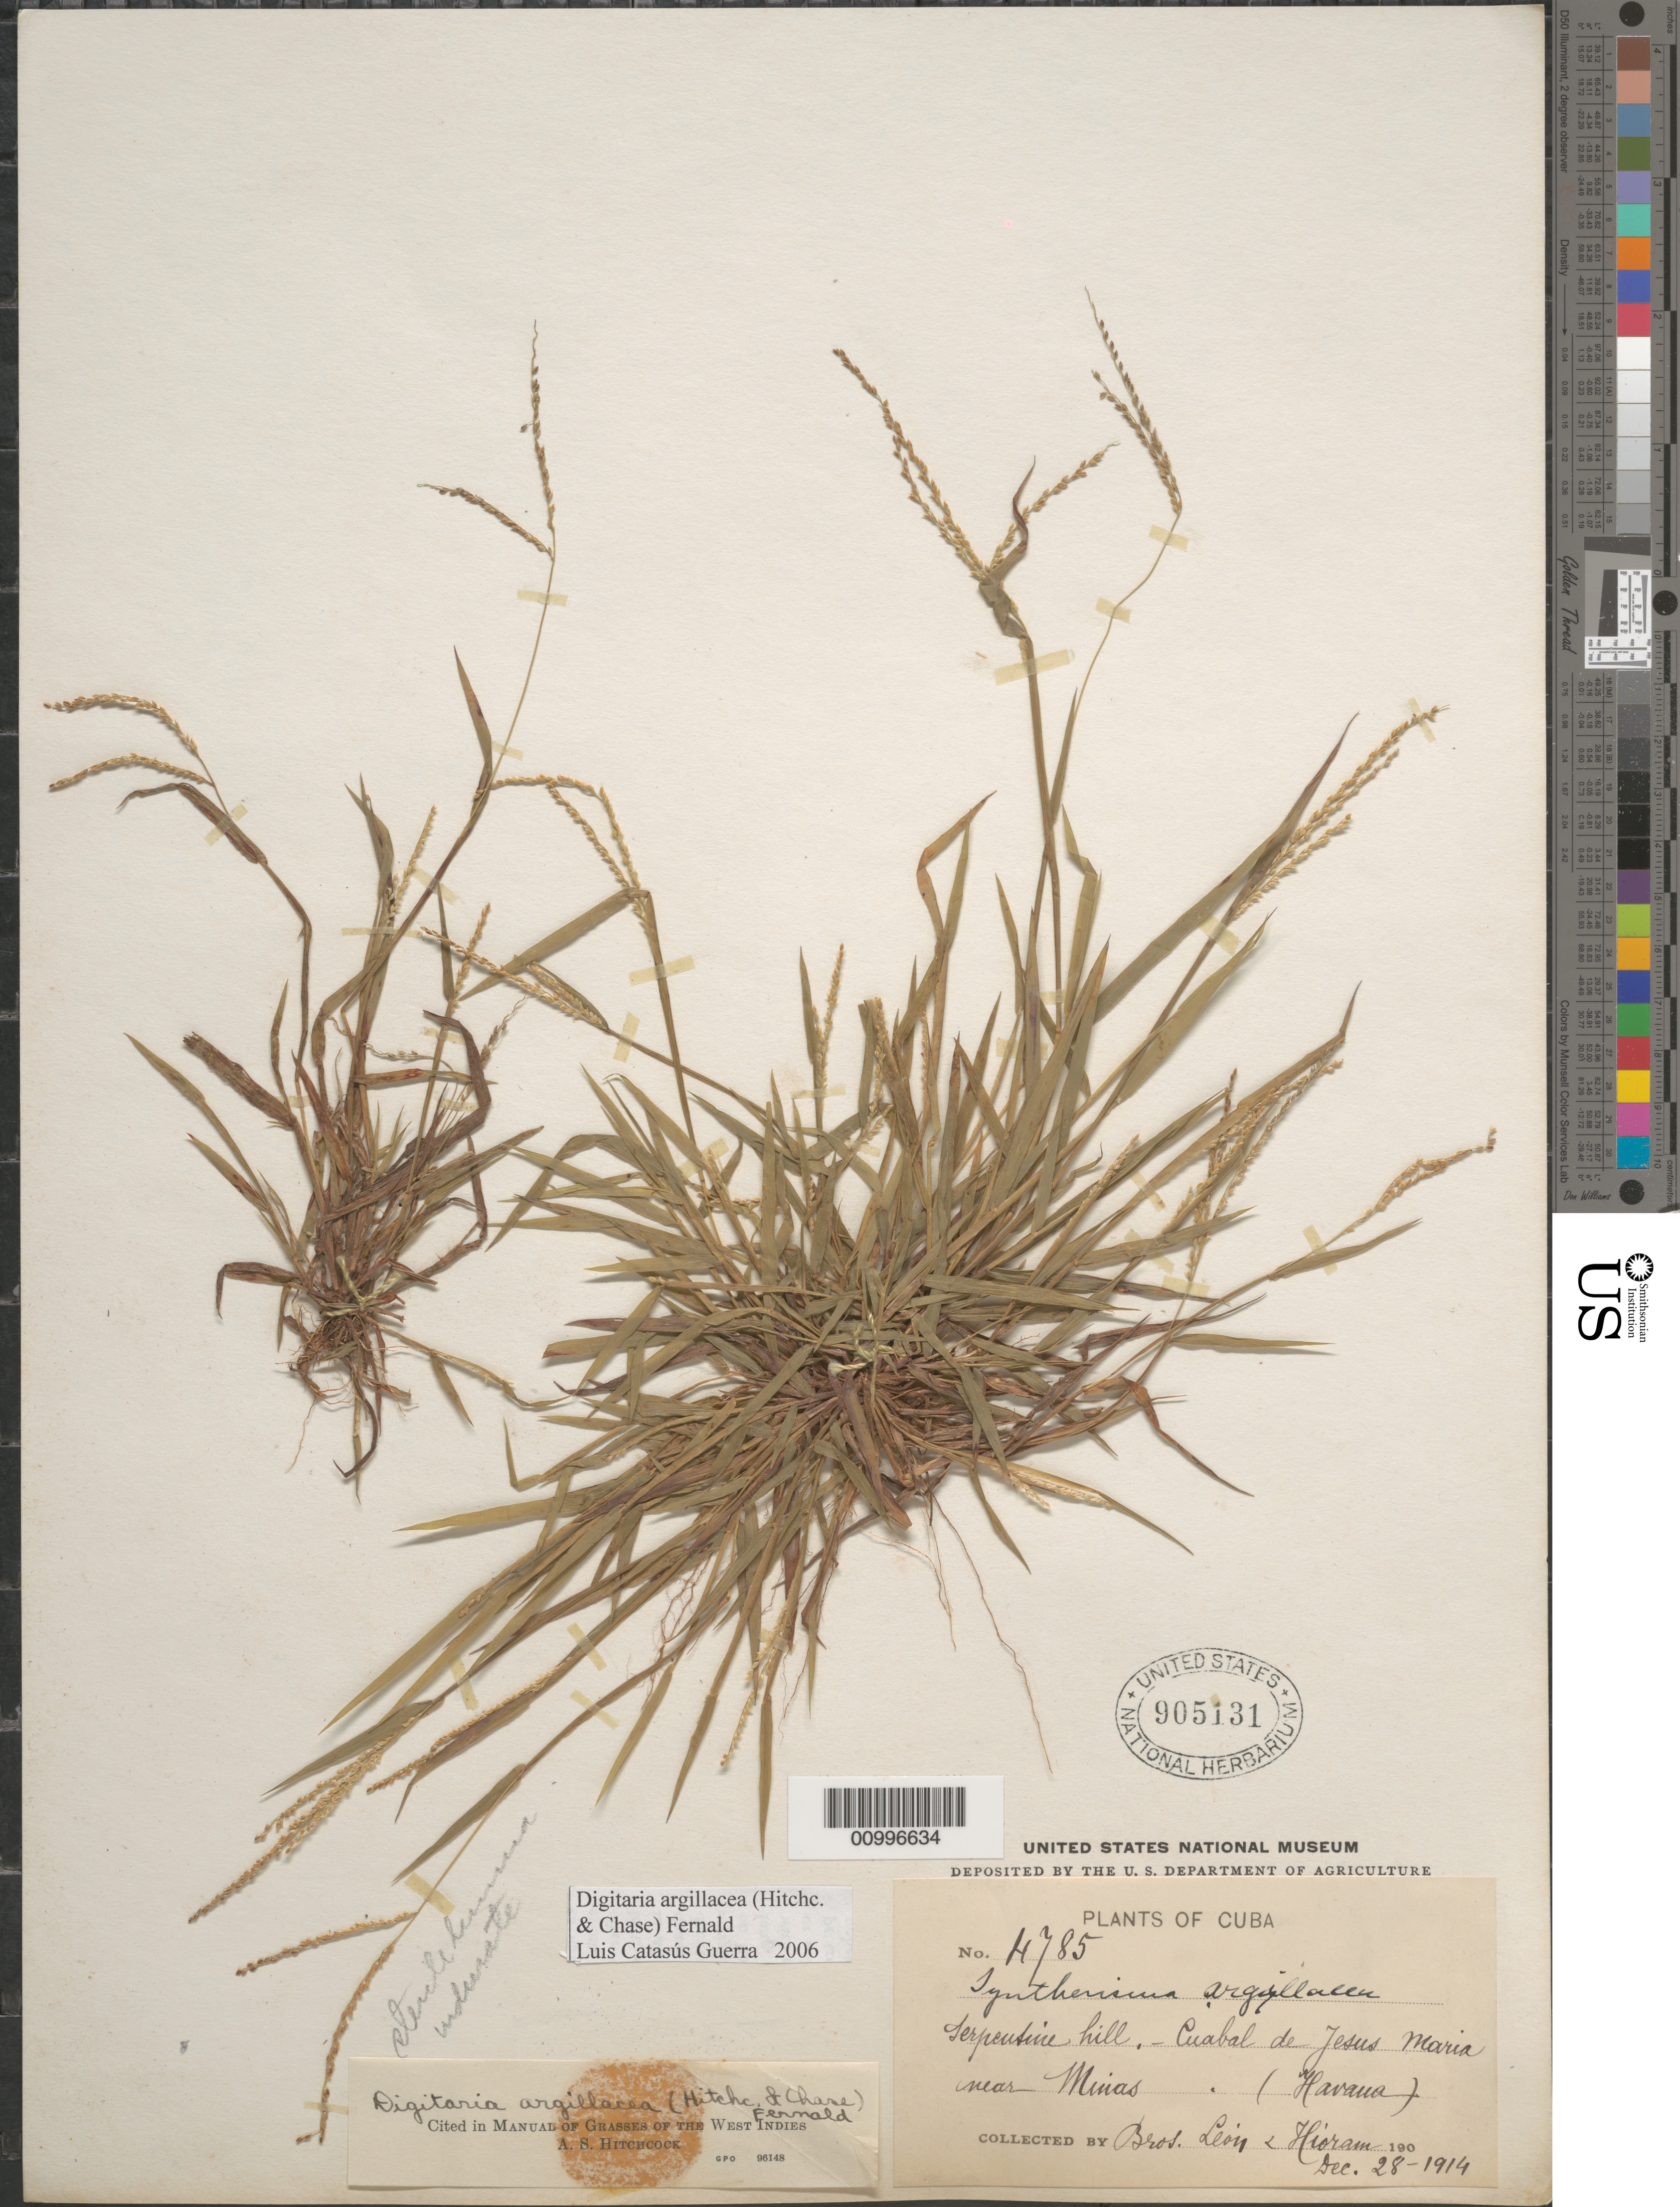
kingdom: Plantae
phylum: Tracheophyta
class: Liliopsida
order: Poales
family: Poaceae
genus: Digitaria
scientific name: Digitaria argillacea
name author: (Hitchc. & Chase) Fernald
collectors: Bro. León & Bro. Hioram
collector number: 4785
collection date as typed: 28 Dec 1914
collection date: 1914-12-28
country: Cuba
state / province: Camagüey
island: Cuba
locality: near Minas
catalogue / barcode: US 905131